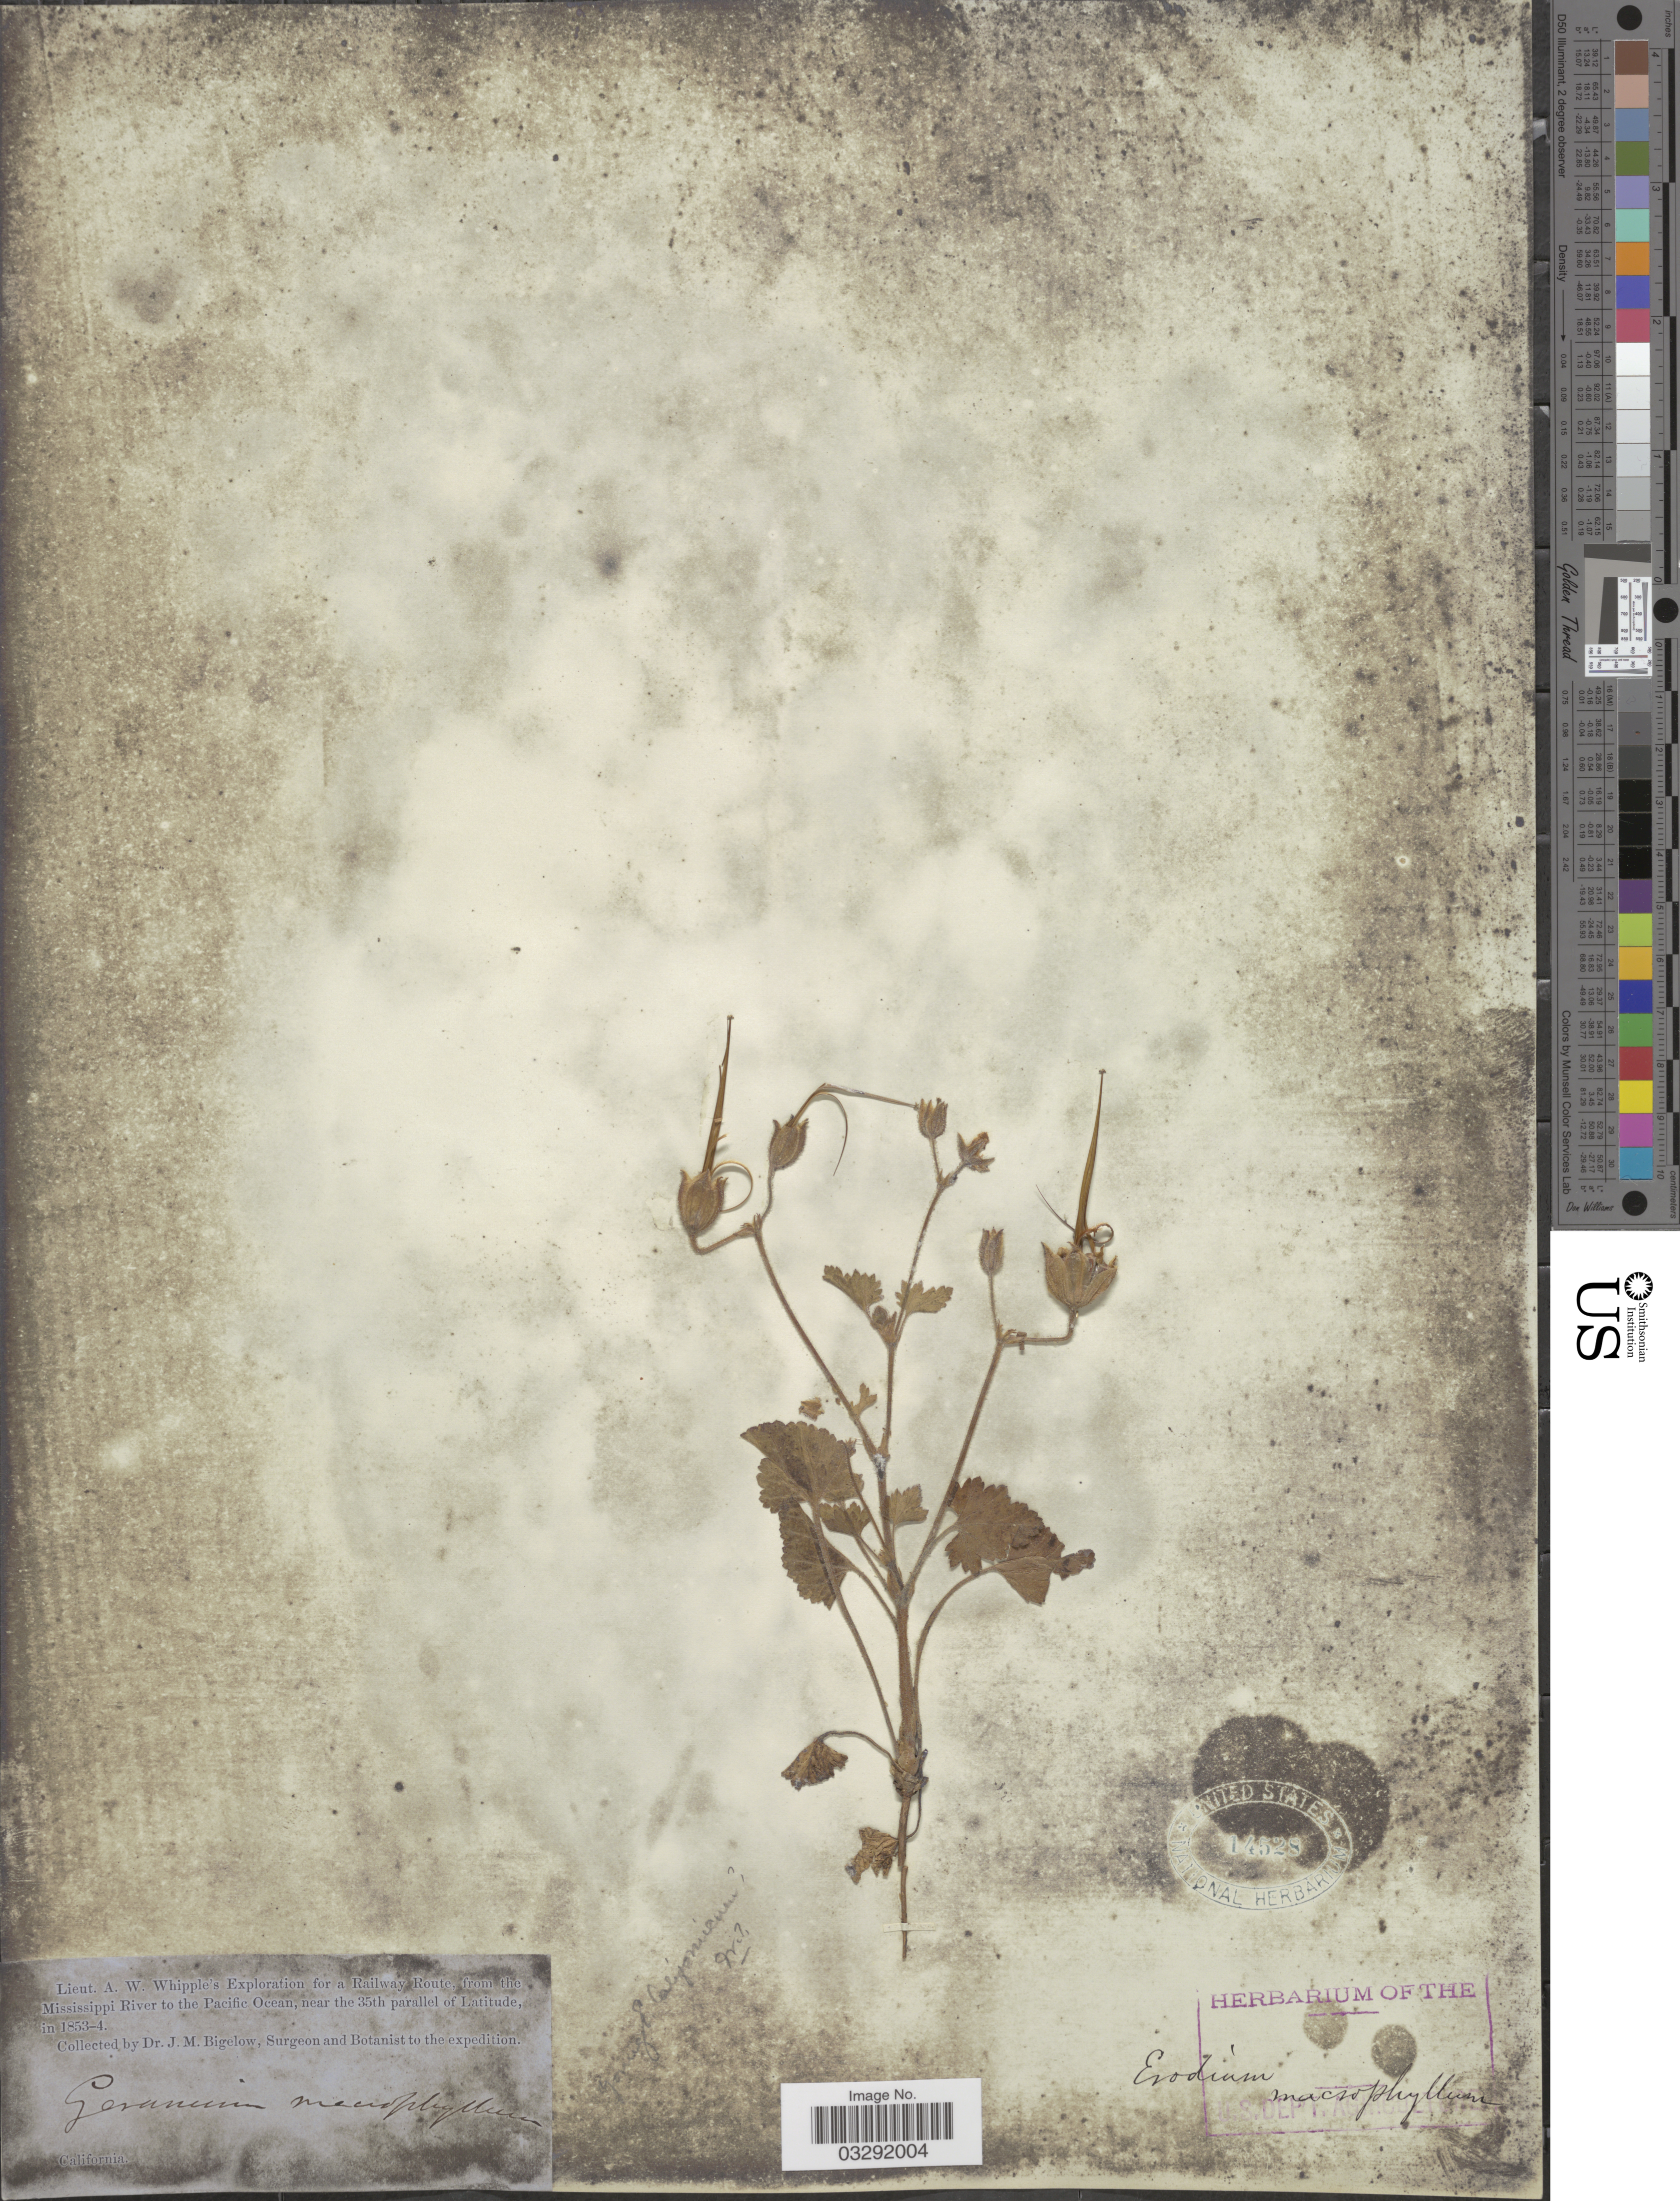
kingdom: Plantae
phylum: Tracheophyta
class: Magnoliopsida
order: Geraniales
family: Geraniaceae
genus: California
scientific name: California macrophylla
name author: (Hook. & Arn.) Aldasoro et al.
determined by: Strong, Mark T., (BOT), Smithsonian Institution - National Museum of Natural History (UNITED STATES)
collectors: J. M. Bigelow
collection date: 1853/1854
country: United States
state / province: California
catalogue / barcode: US 14528